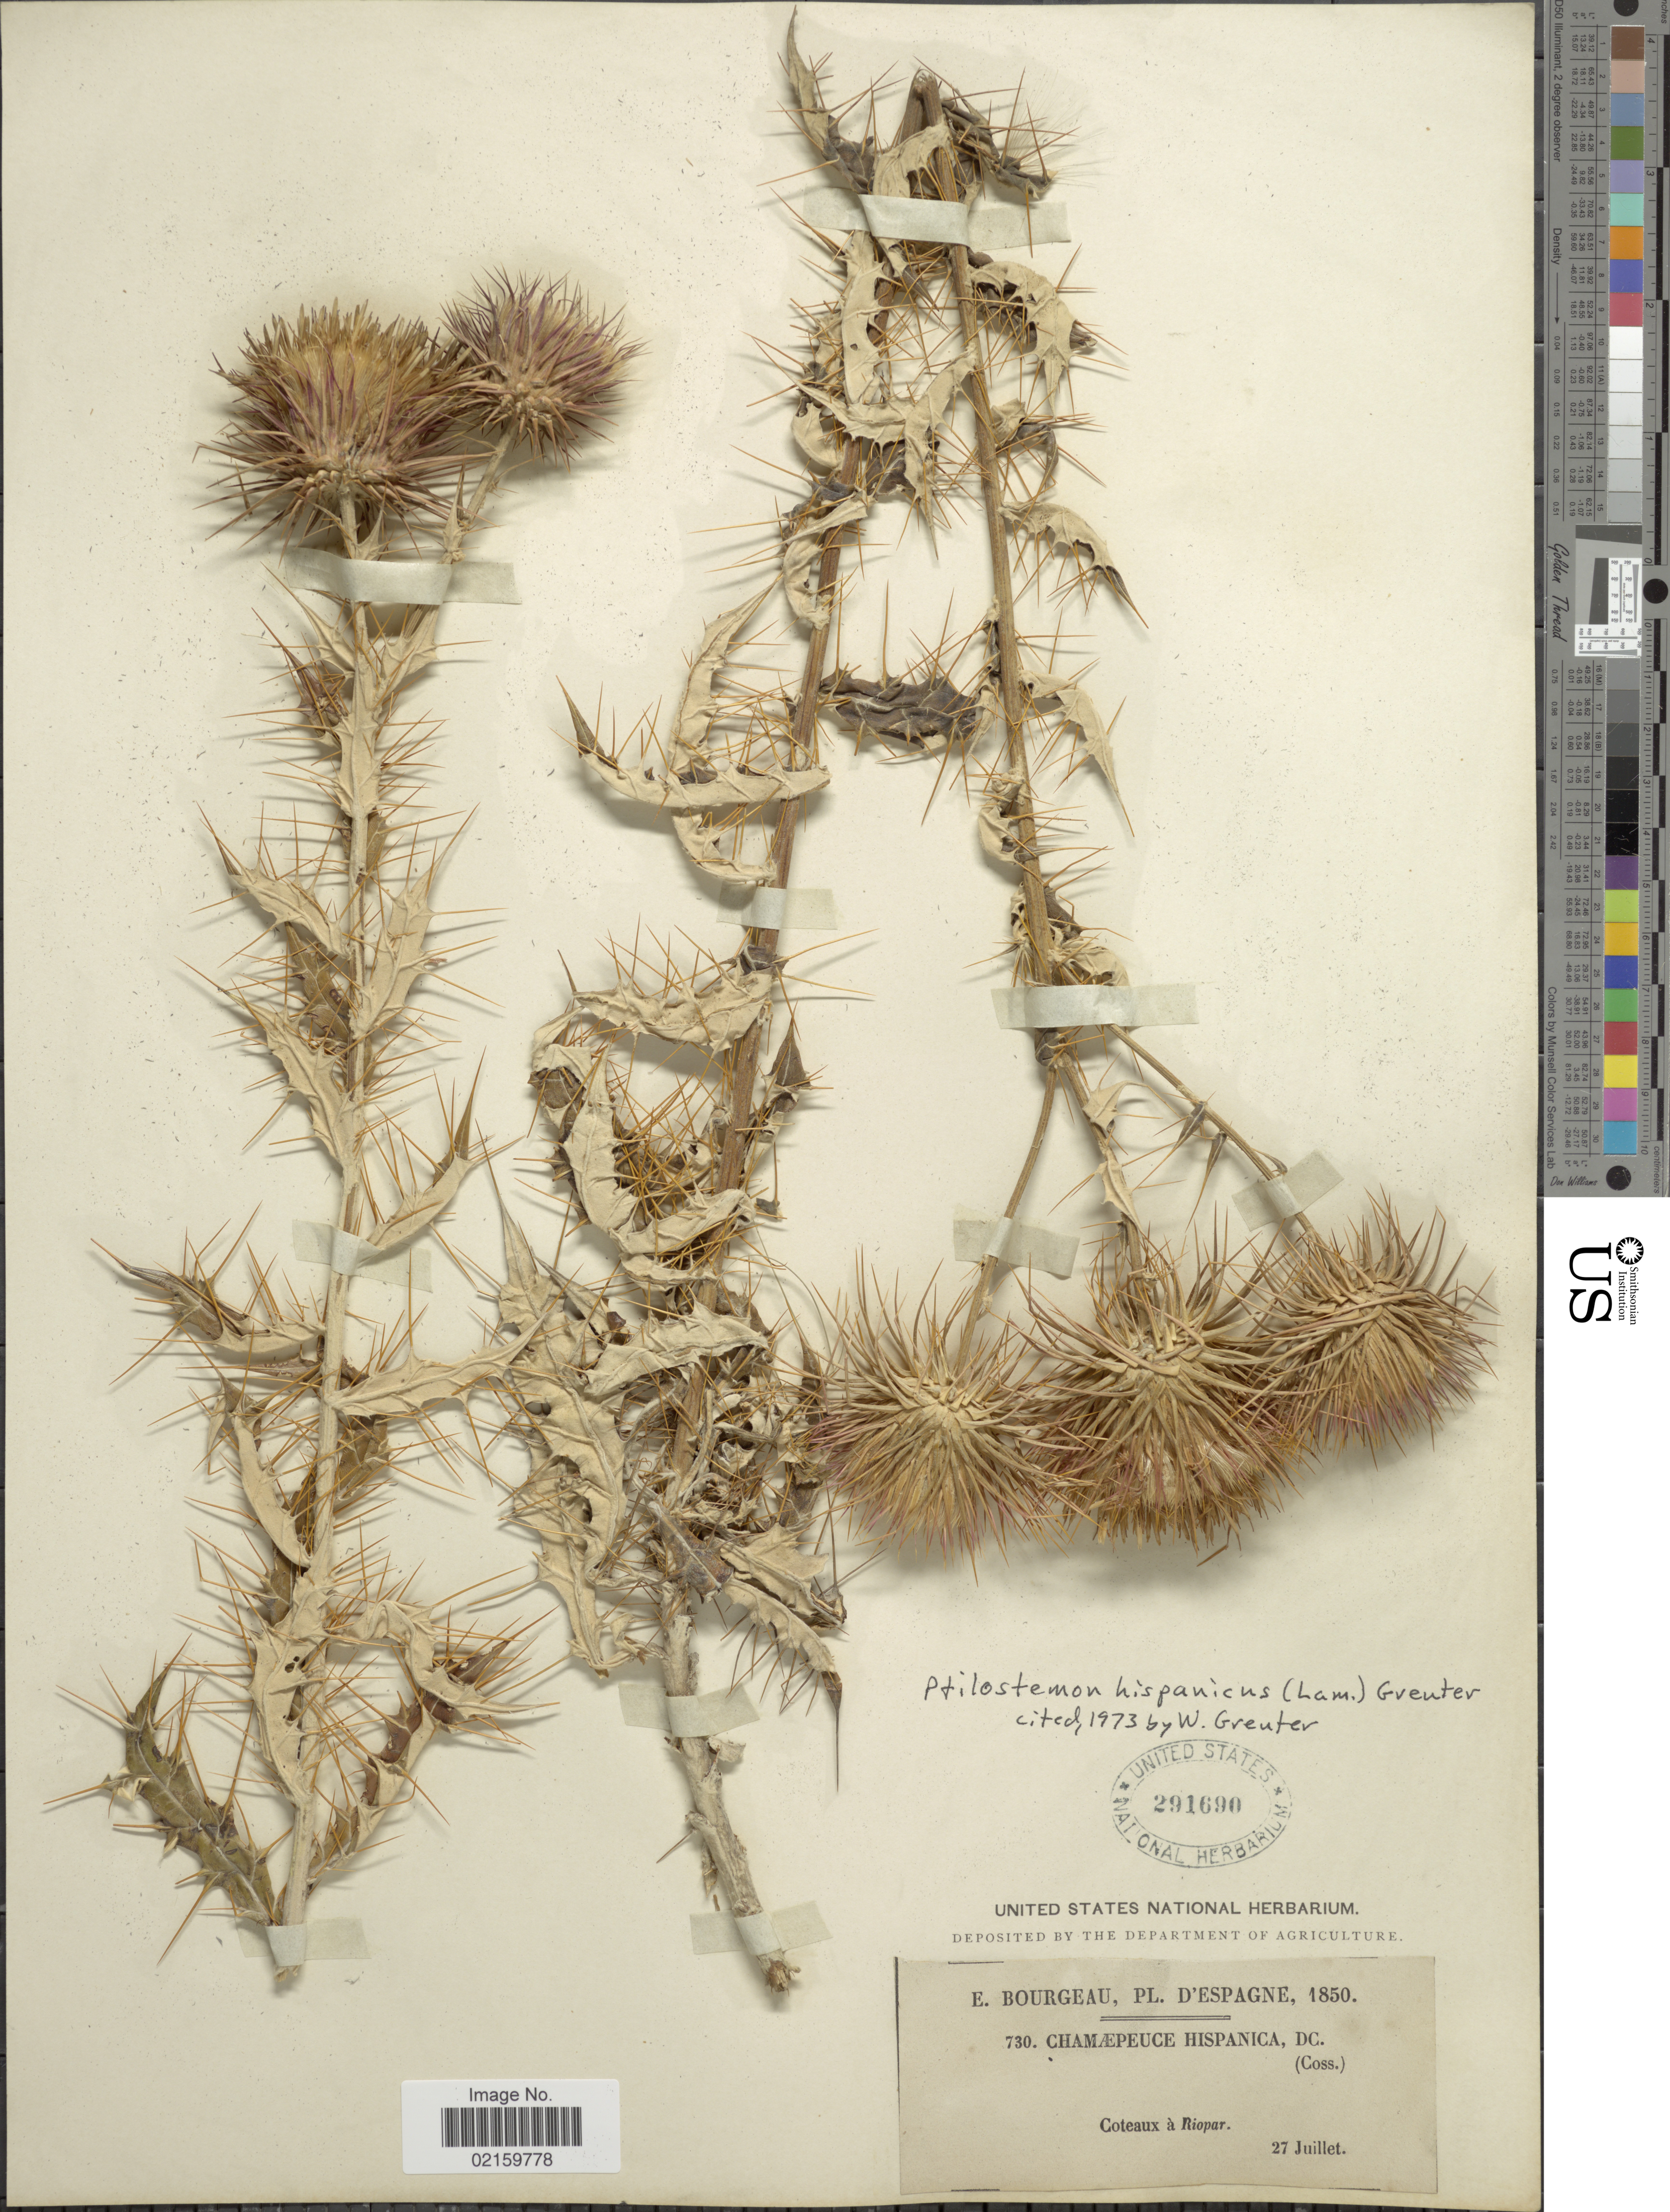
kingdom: Plantae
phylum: Tracheophyta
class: Magnoliopsida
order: Asterales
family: Asteraceae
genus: Ptilostemon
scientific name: Ptilostemon hispanicus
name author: (Lam.) Greuter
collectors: E. Bourgeau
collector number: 730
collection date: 1850-07-27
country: Spain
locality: D'Espagne. Coteaux a Riopar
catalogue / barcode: US 291690